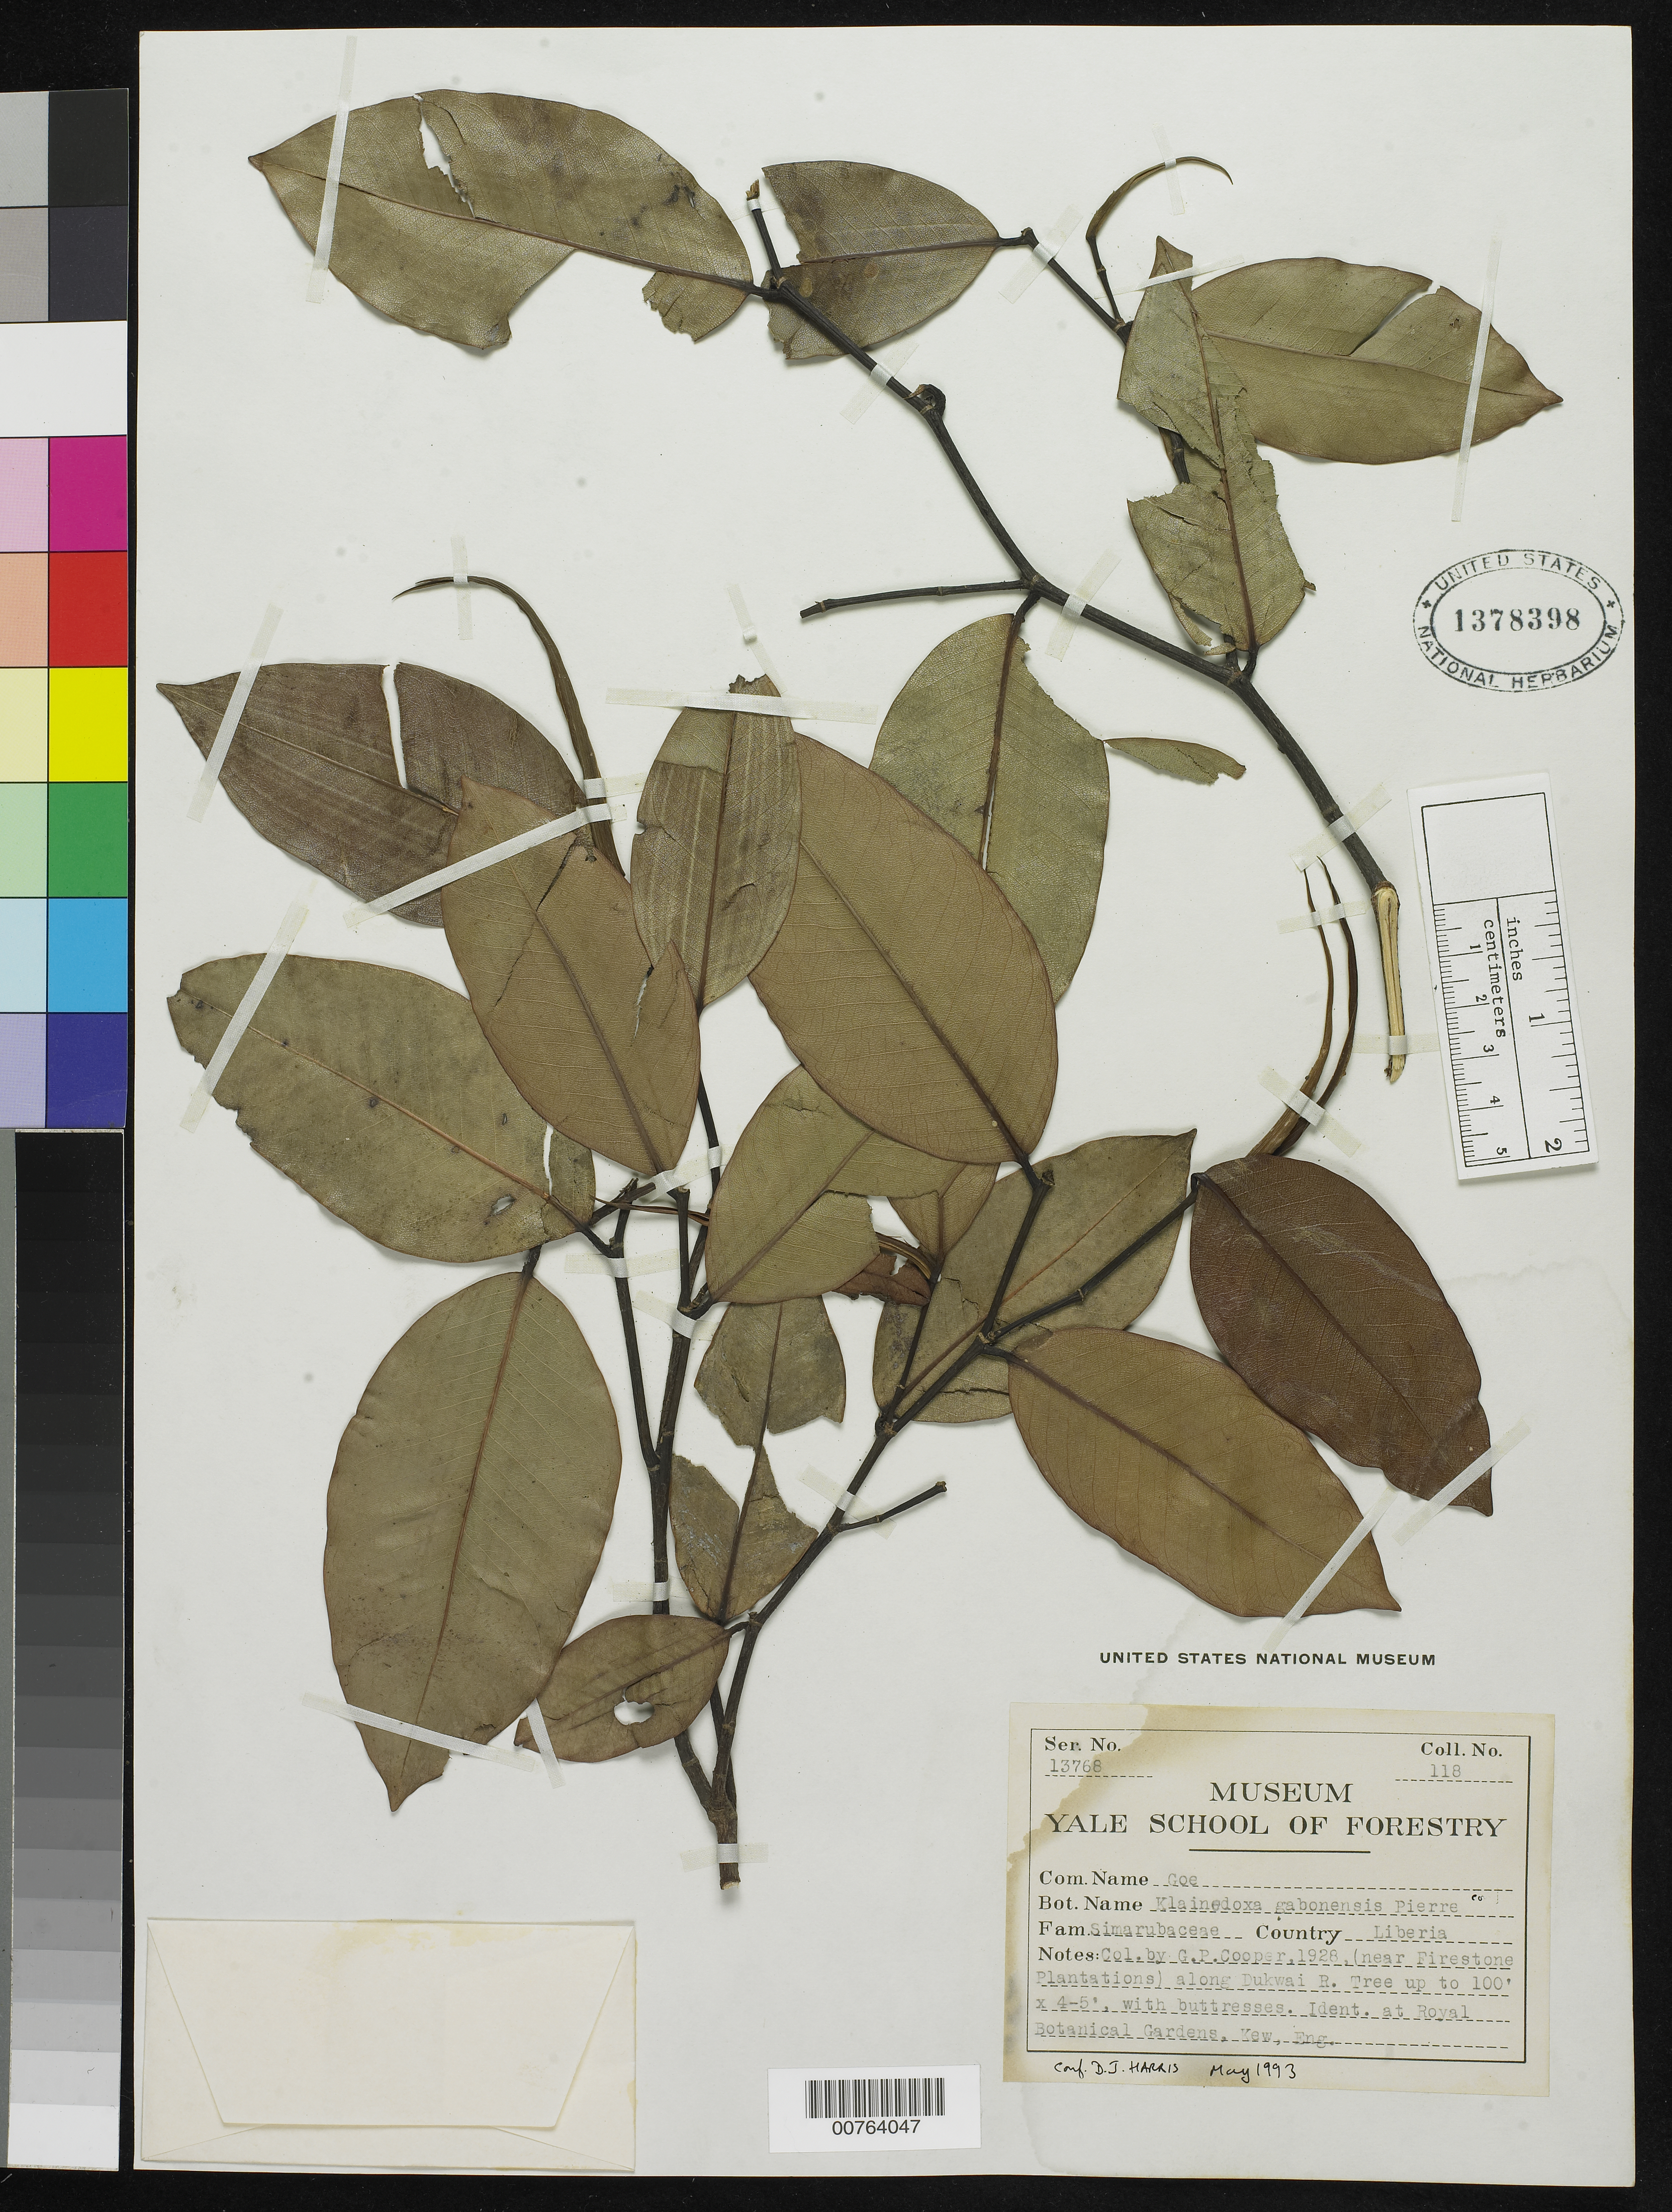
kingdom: Plantae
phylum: Tracheophyta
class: Magnoliopsida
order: Malpighiales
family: Irvingiaceae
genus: Klainedoxa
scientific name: Klainedoxa gabonensis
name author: Pierre ex Engl.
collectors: G. Cooper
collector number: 118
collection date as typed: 1928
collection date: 1928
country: Liberia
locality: (near Firestone Plantations) along Dukwai River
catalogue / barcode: US 1378398